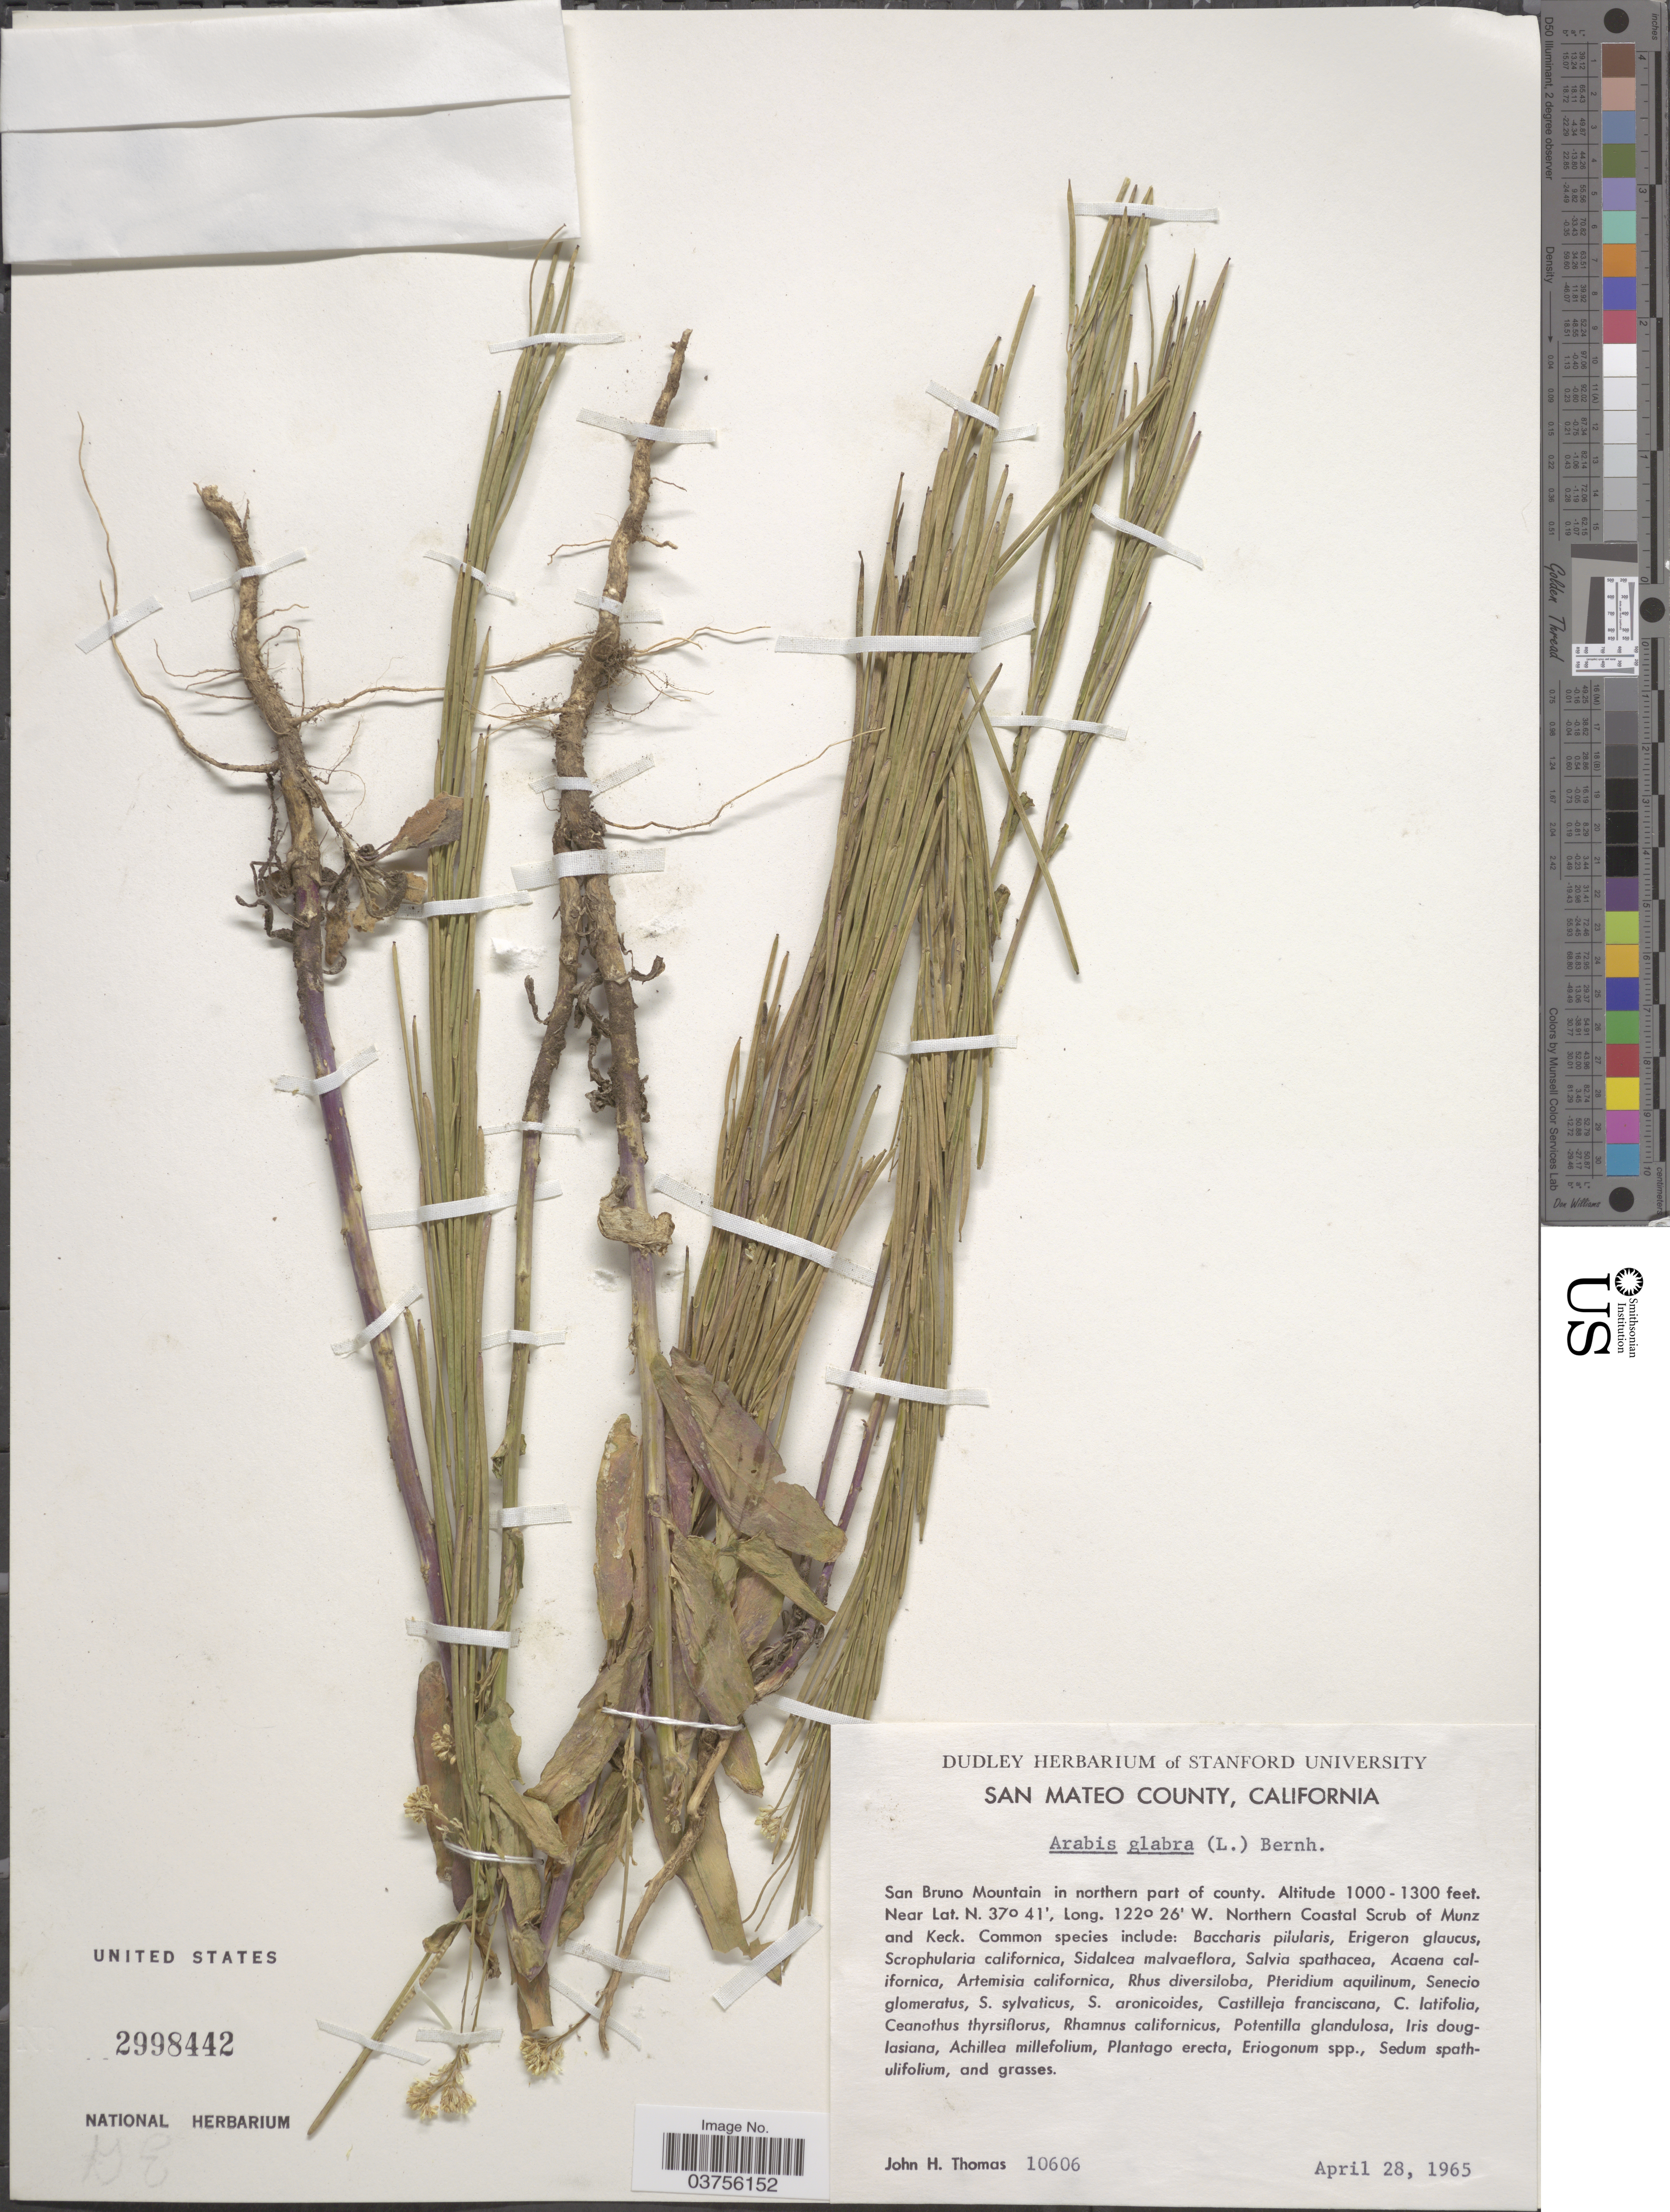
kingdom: Plantae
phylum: Tracheophyta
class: Magnoliopsida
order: Brassicales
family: Brassicaceae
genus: Turritis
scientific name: Turritis glabra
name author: L.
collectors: J. H. Thomas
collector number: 10606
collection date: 1965-04-28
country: United States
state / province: California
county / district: San Mateo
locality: San Mateo County. San Bruno Mountain in northern part of county. Northern Coastal Scrub of Munz and Keck.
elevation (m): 305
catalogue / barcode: US 2998442